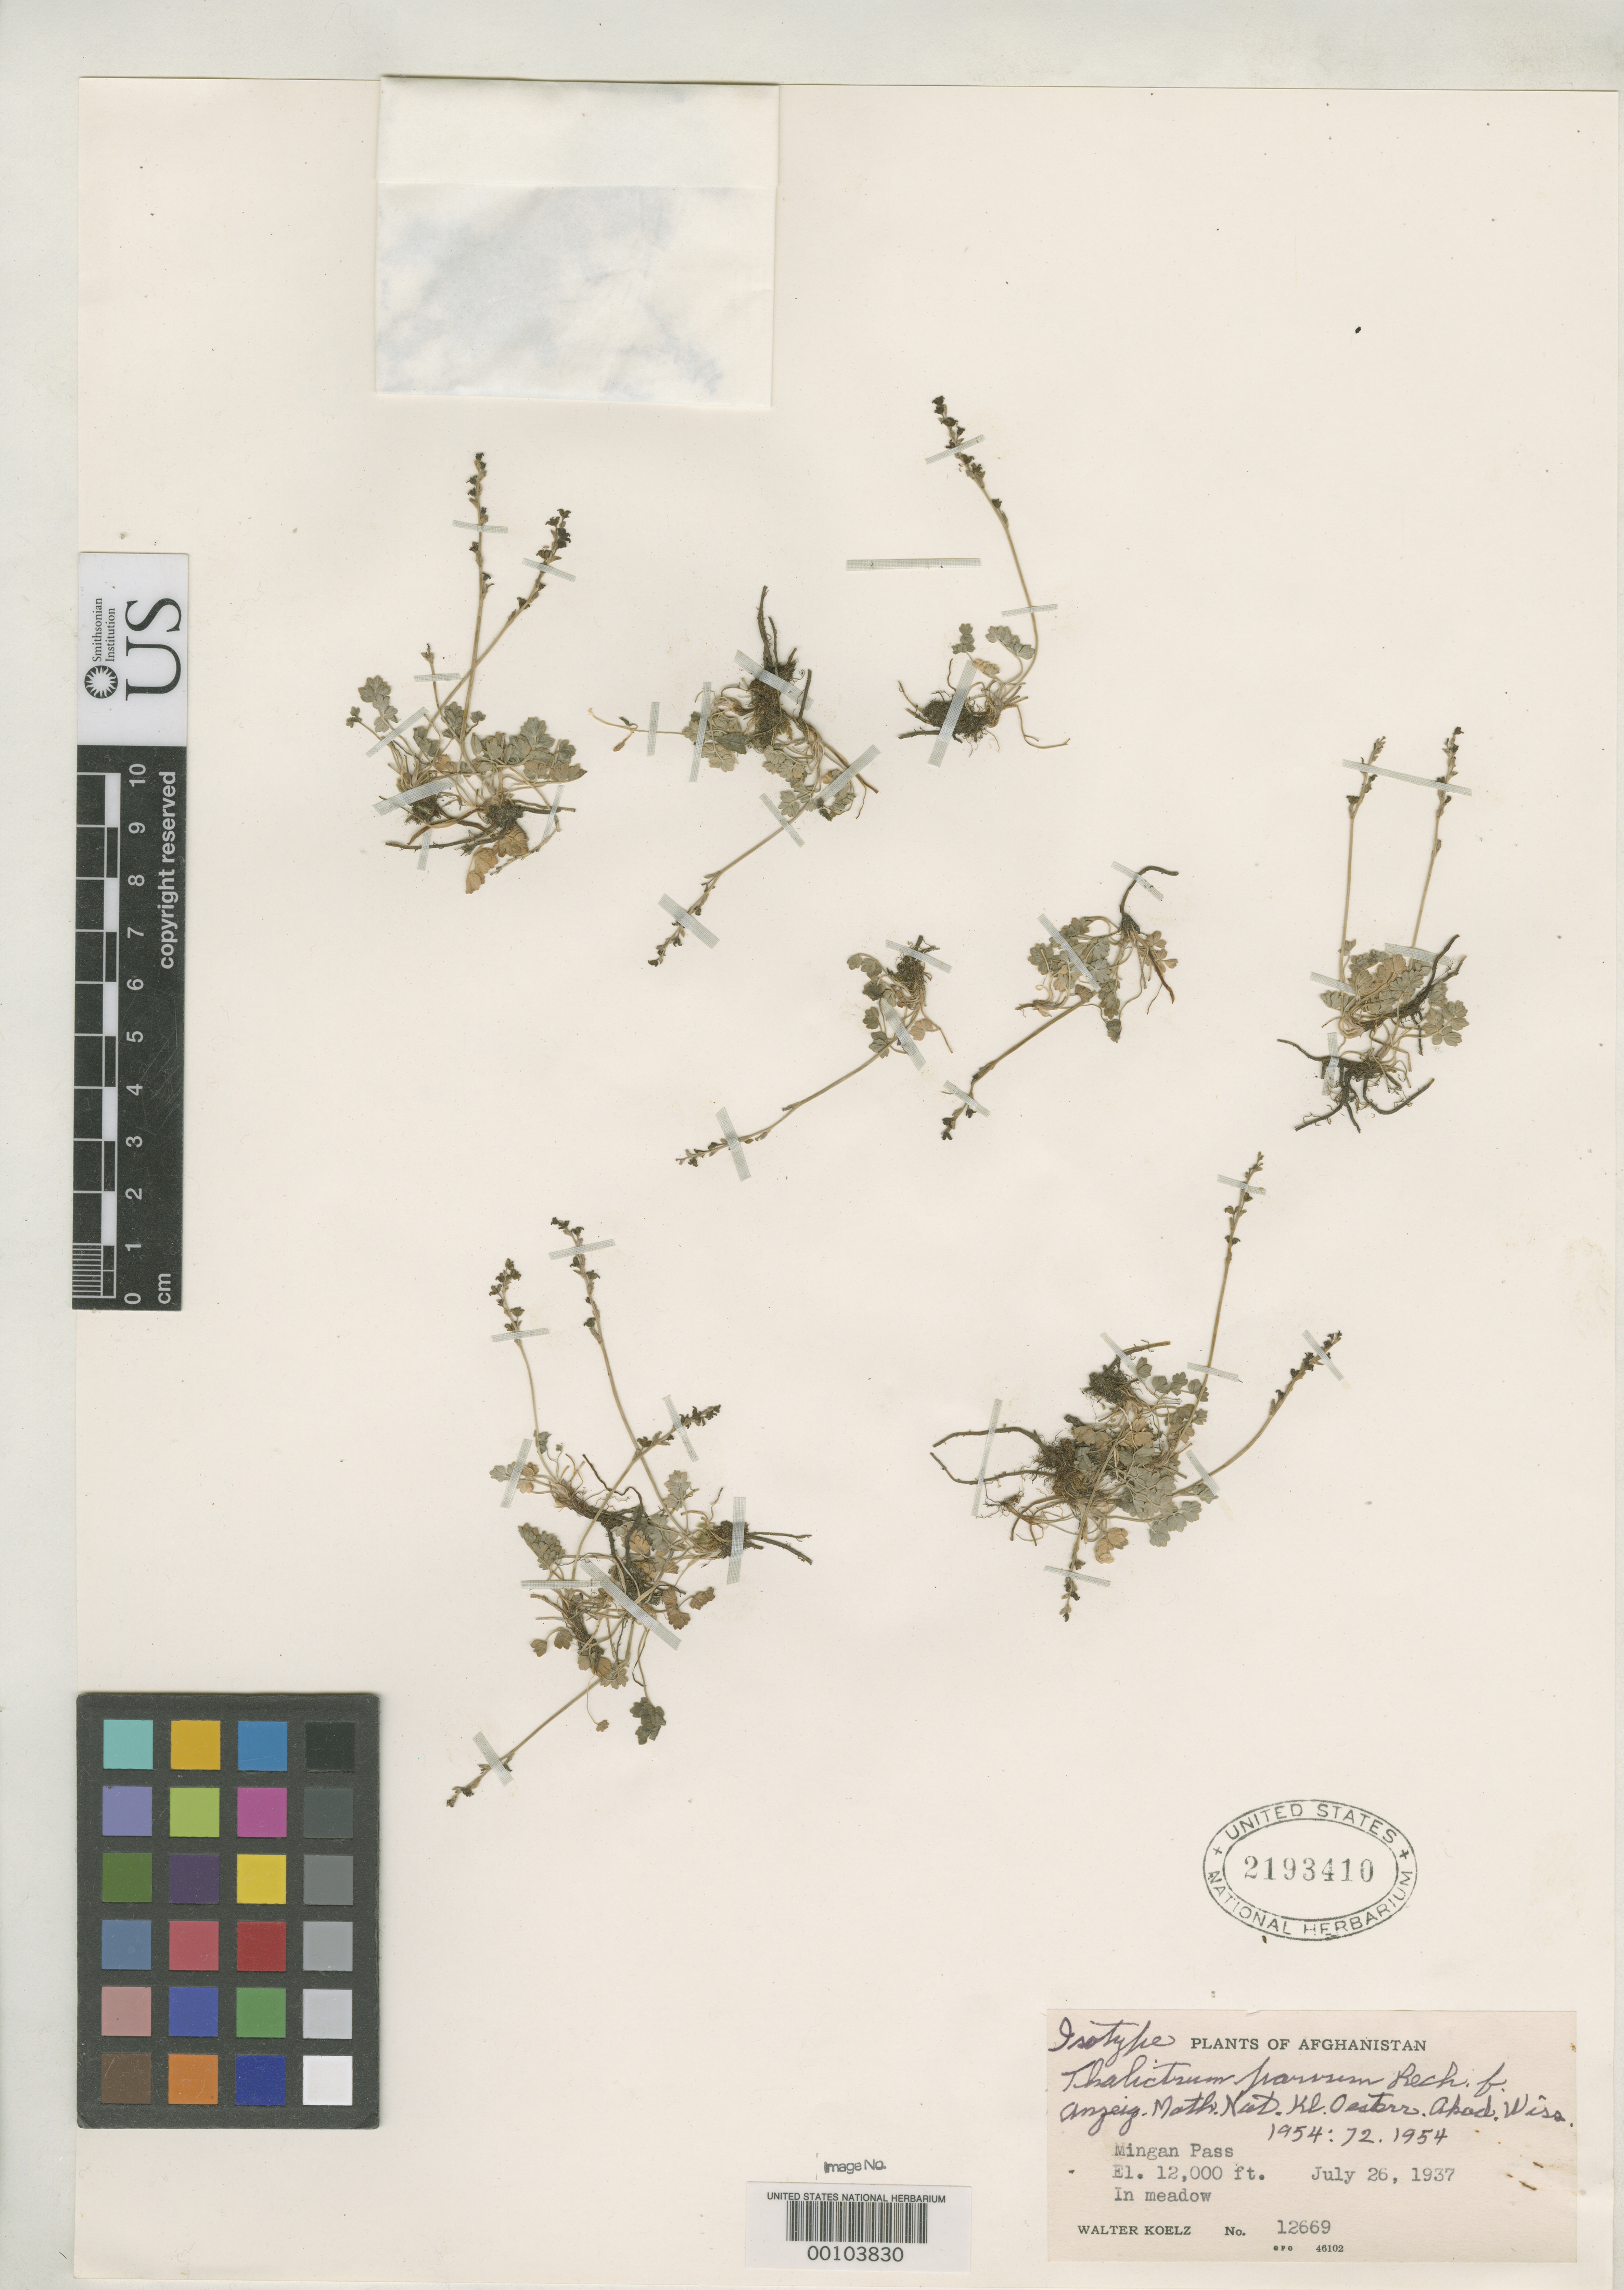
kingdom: Plantae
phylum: Tracheophyta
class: Magnoliopsida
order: Ranunculales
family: Ranunculaceae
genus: Thalictrum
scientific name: Thalictrum parvulum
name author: Rech. f.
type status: Isotype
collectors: W. N. Koelz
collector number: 12669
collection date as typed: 26 Jul 1937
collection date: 1937-07-26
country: Afghanistan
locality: Mingan Pass.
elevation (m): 3658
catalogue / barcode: US 2193410